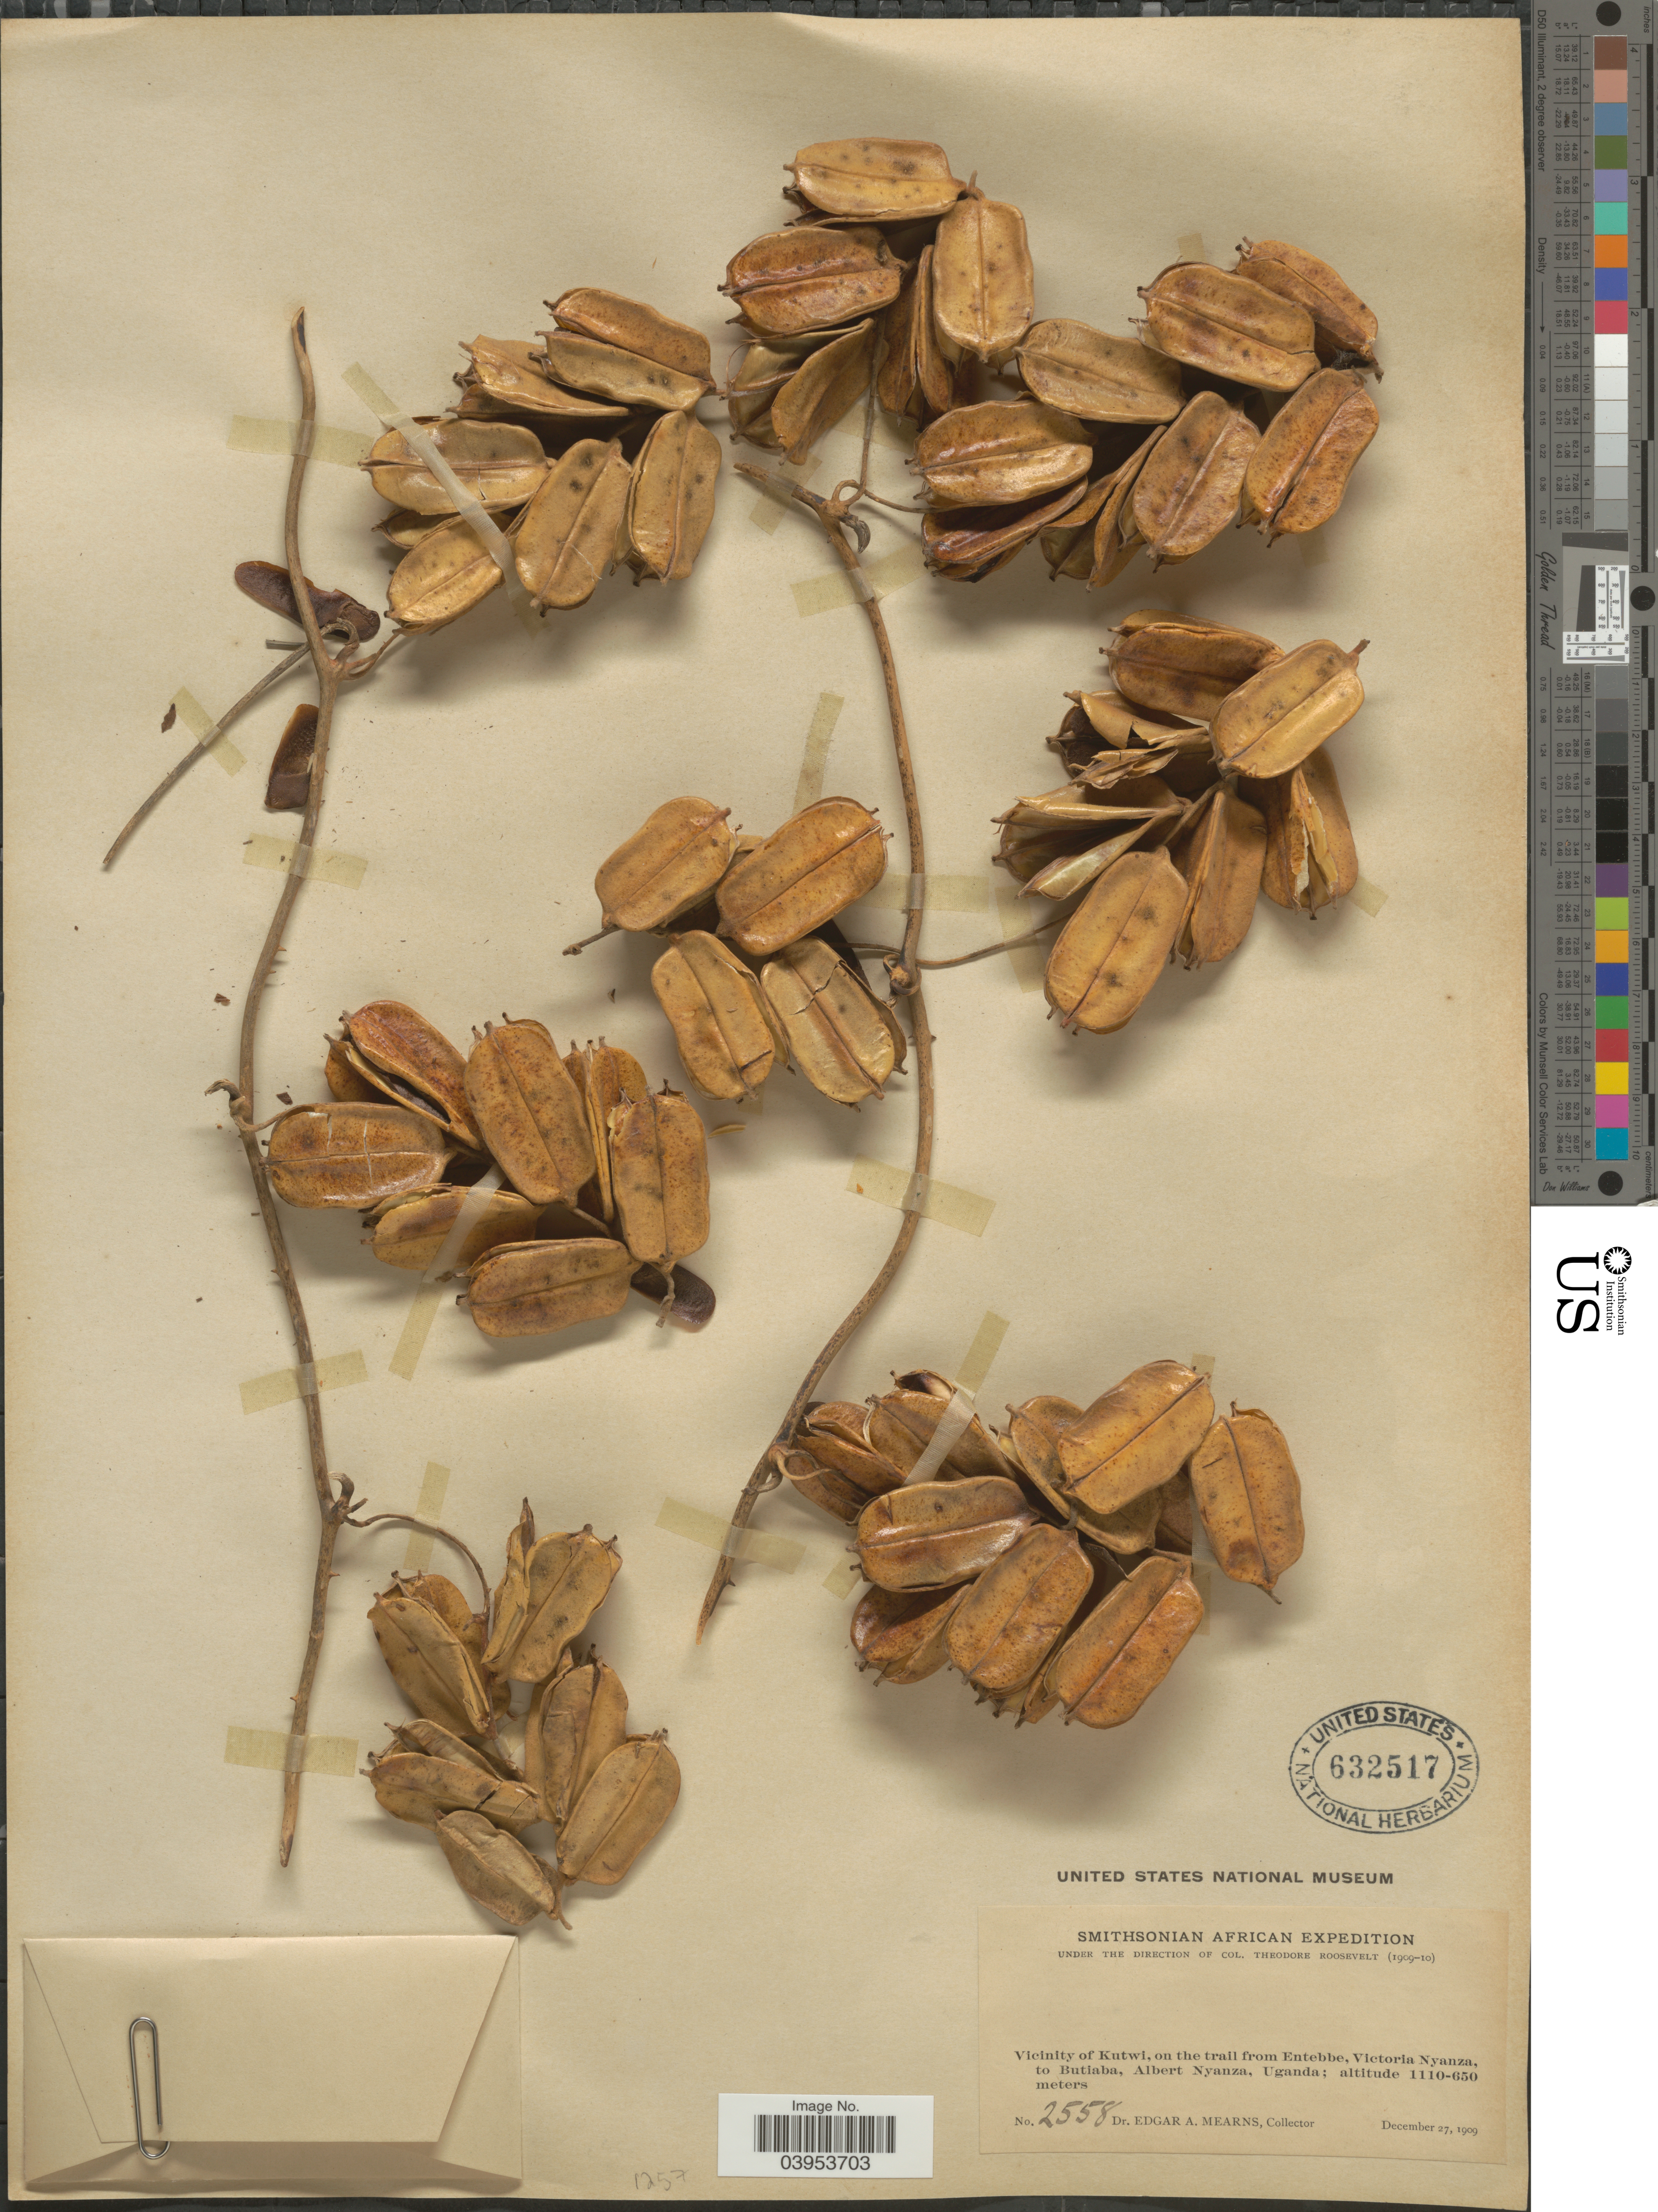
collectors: E. A. Mearns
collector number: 2558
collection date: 1909-12-27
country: Uganda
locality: Vicinity of Kutwi, on the trail from Entebbe, Victoria Nyanza, to Butiaba, Albert Nyanza.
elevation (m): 650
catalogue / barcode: US 632517